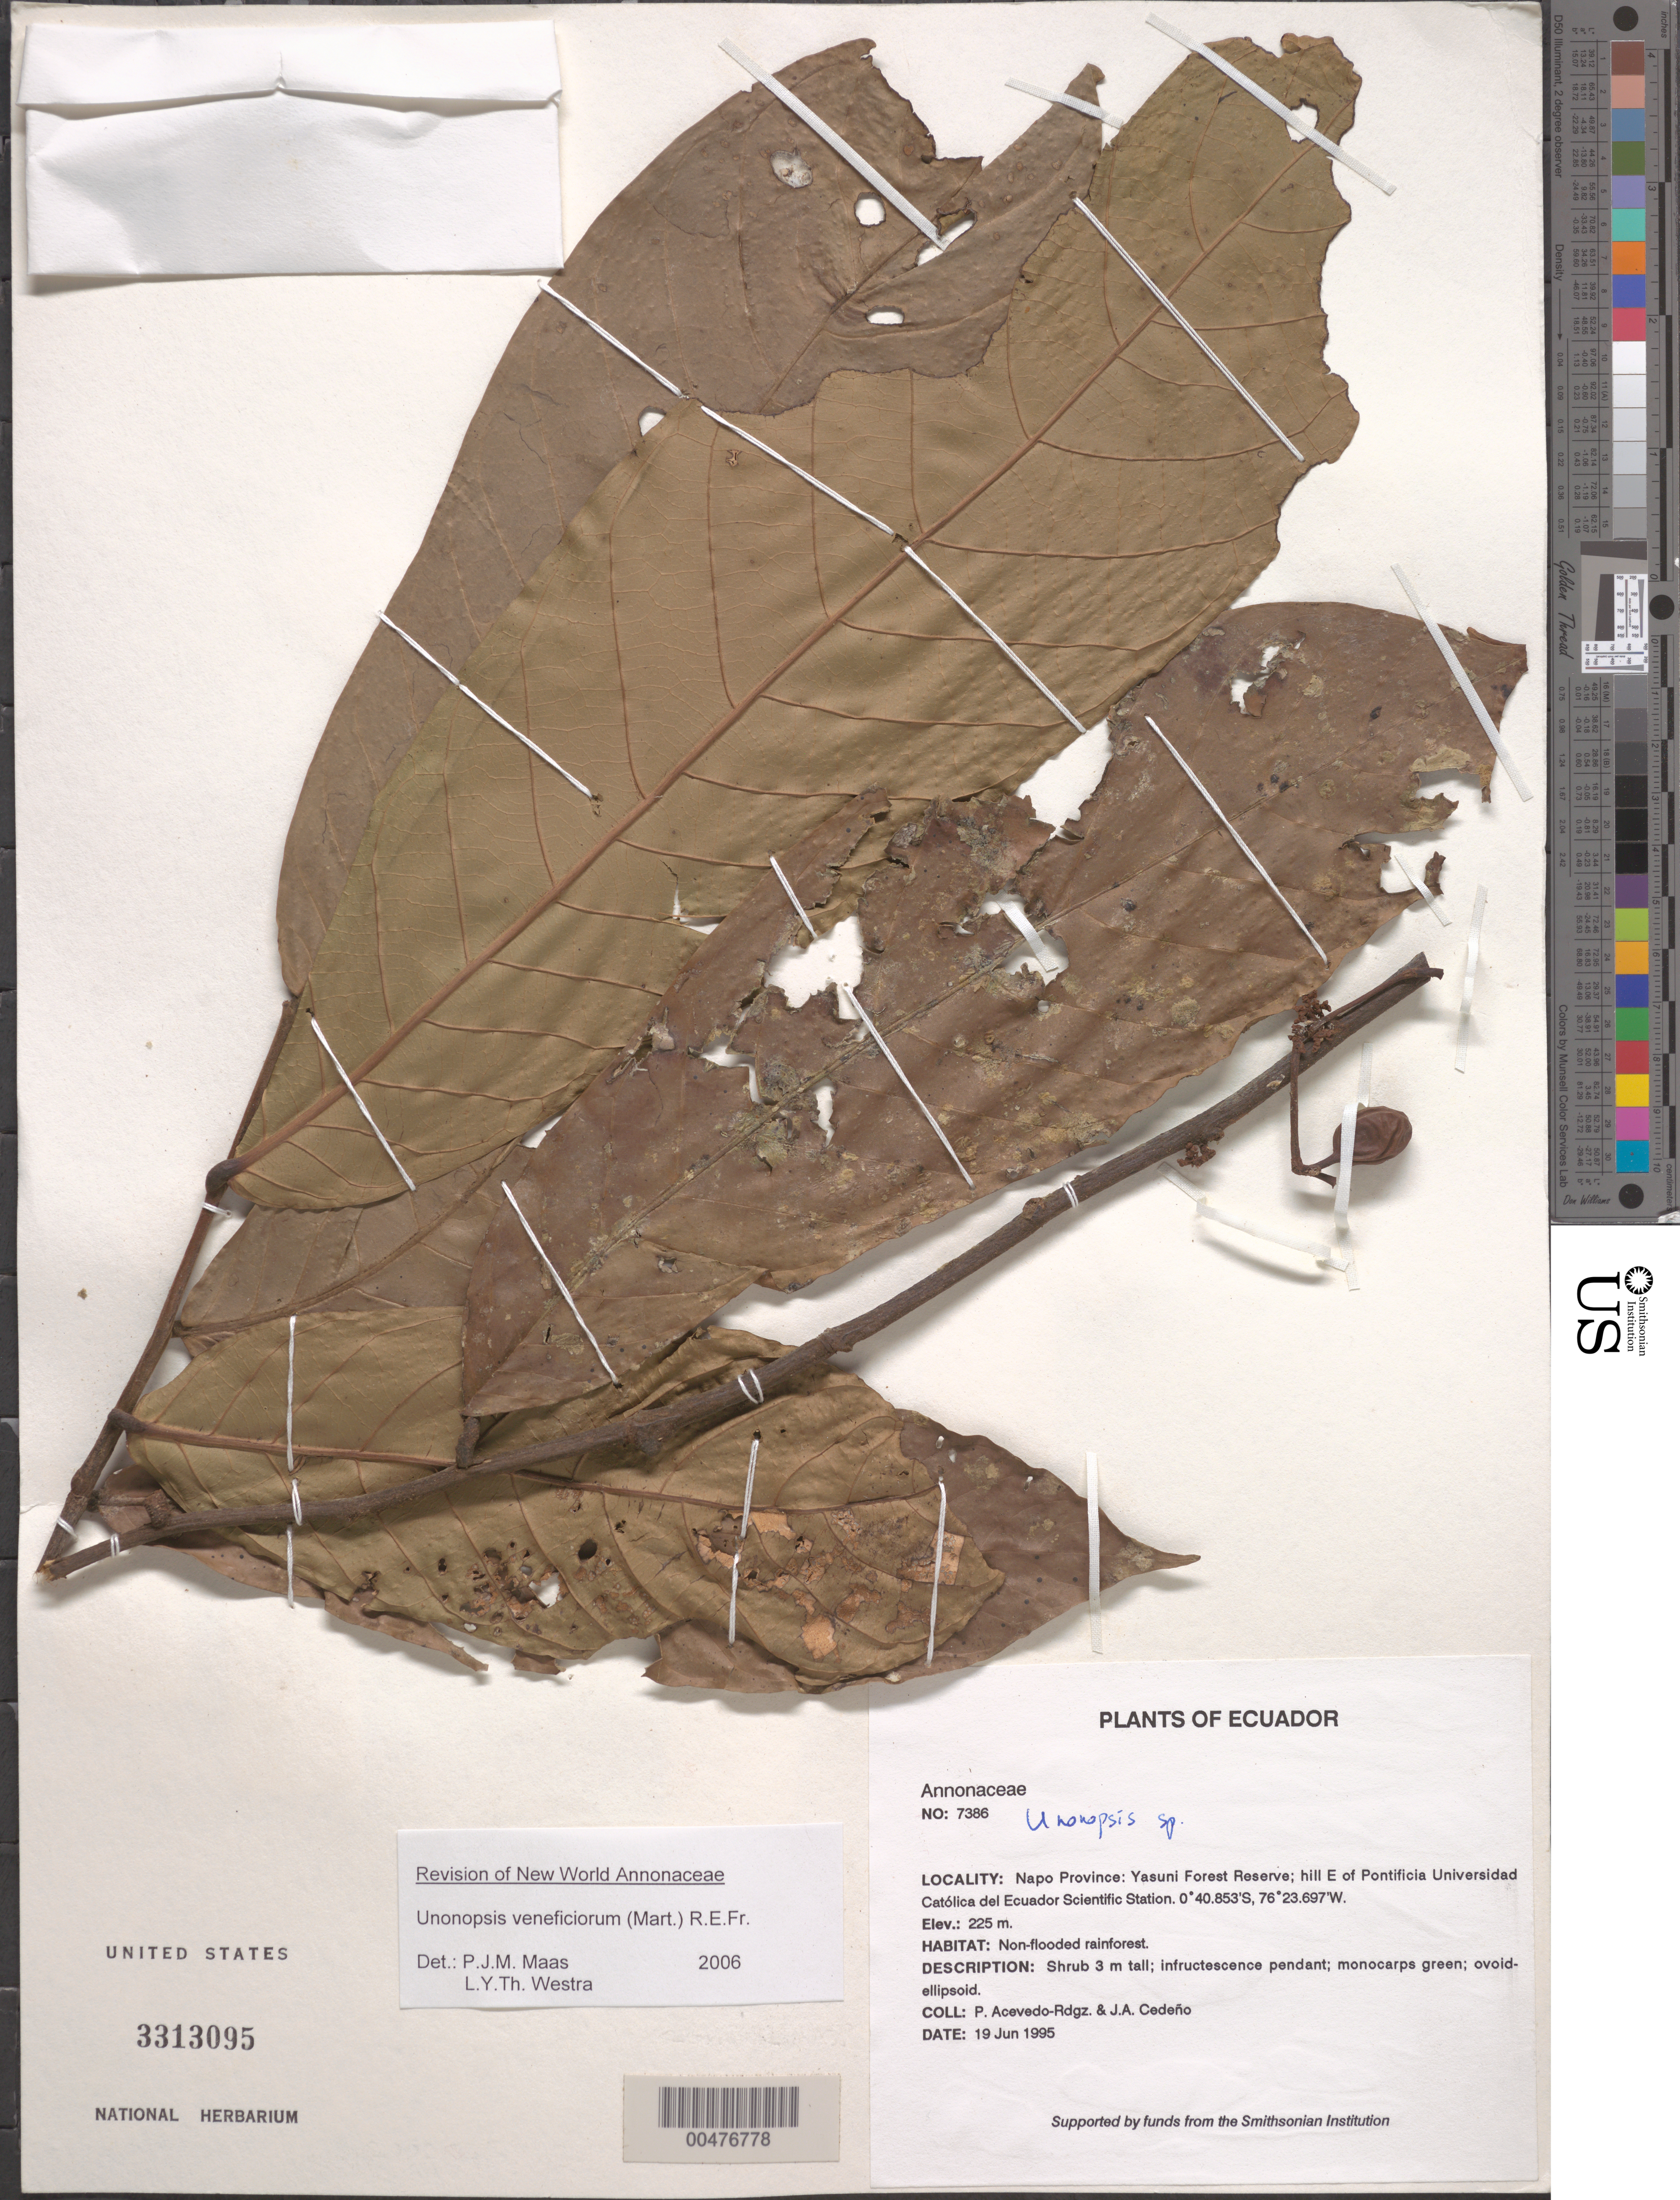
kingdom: Plantae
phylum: Tracheophyta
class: Magnoliopsida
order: Magnoliales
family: Annonaceae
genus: Unonopsis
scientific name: Unonopsis veneficiorum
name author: (Mart.) R.E. Fr.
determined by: Maas, P. J.; Westra, L. Y.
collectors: P. Acevedo-Rodr. & J. A. Cedeño M.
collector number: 7386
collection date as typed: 19 Jun 1995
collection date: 1995-06-19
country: Ecuador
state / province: Napo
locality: Napo Province: Yasuni Forest Reserve; hill E of Pontificia Universidad Católica del Ecuador Scientific Station.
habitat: Non-flooded rainforest.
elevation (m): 225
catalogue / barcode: US 3313095